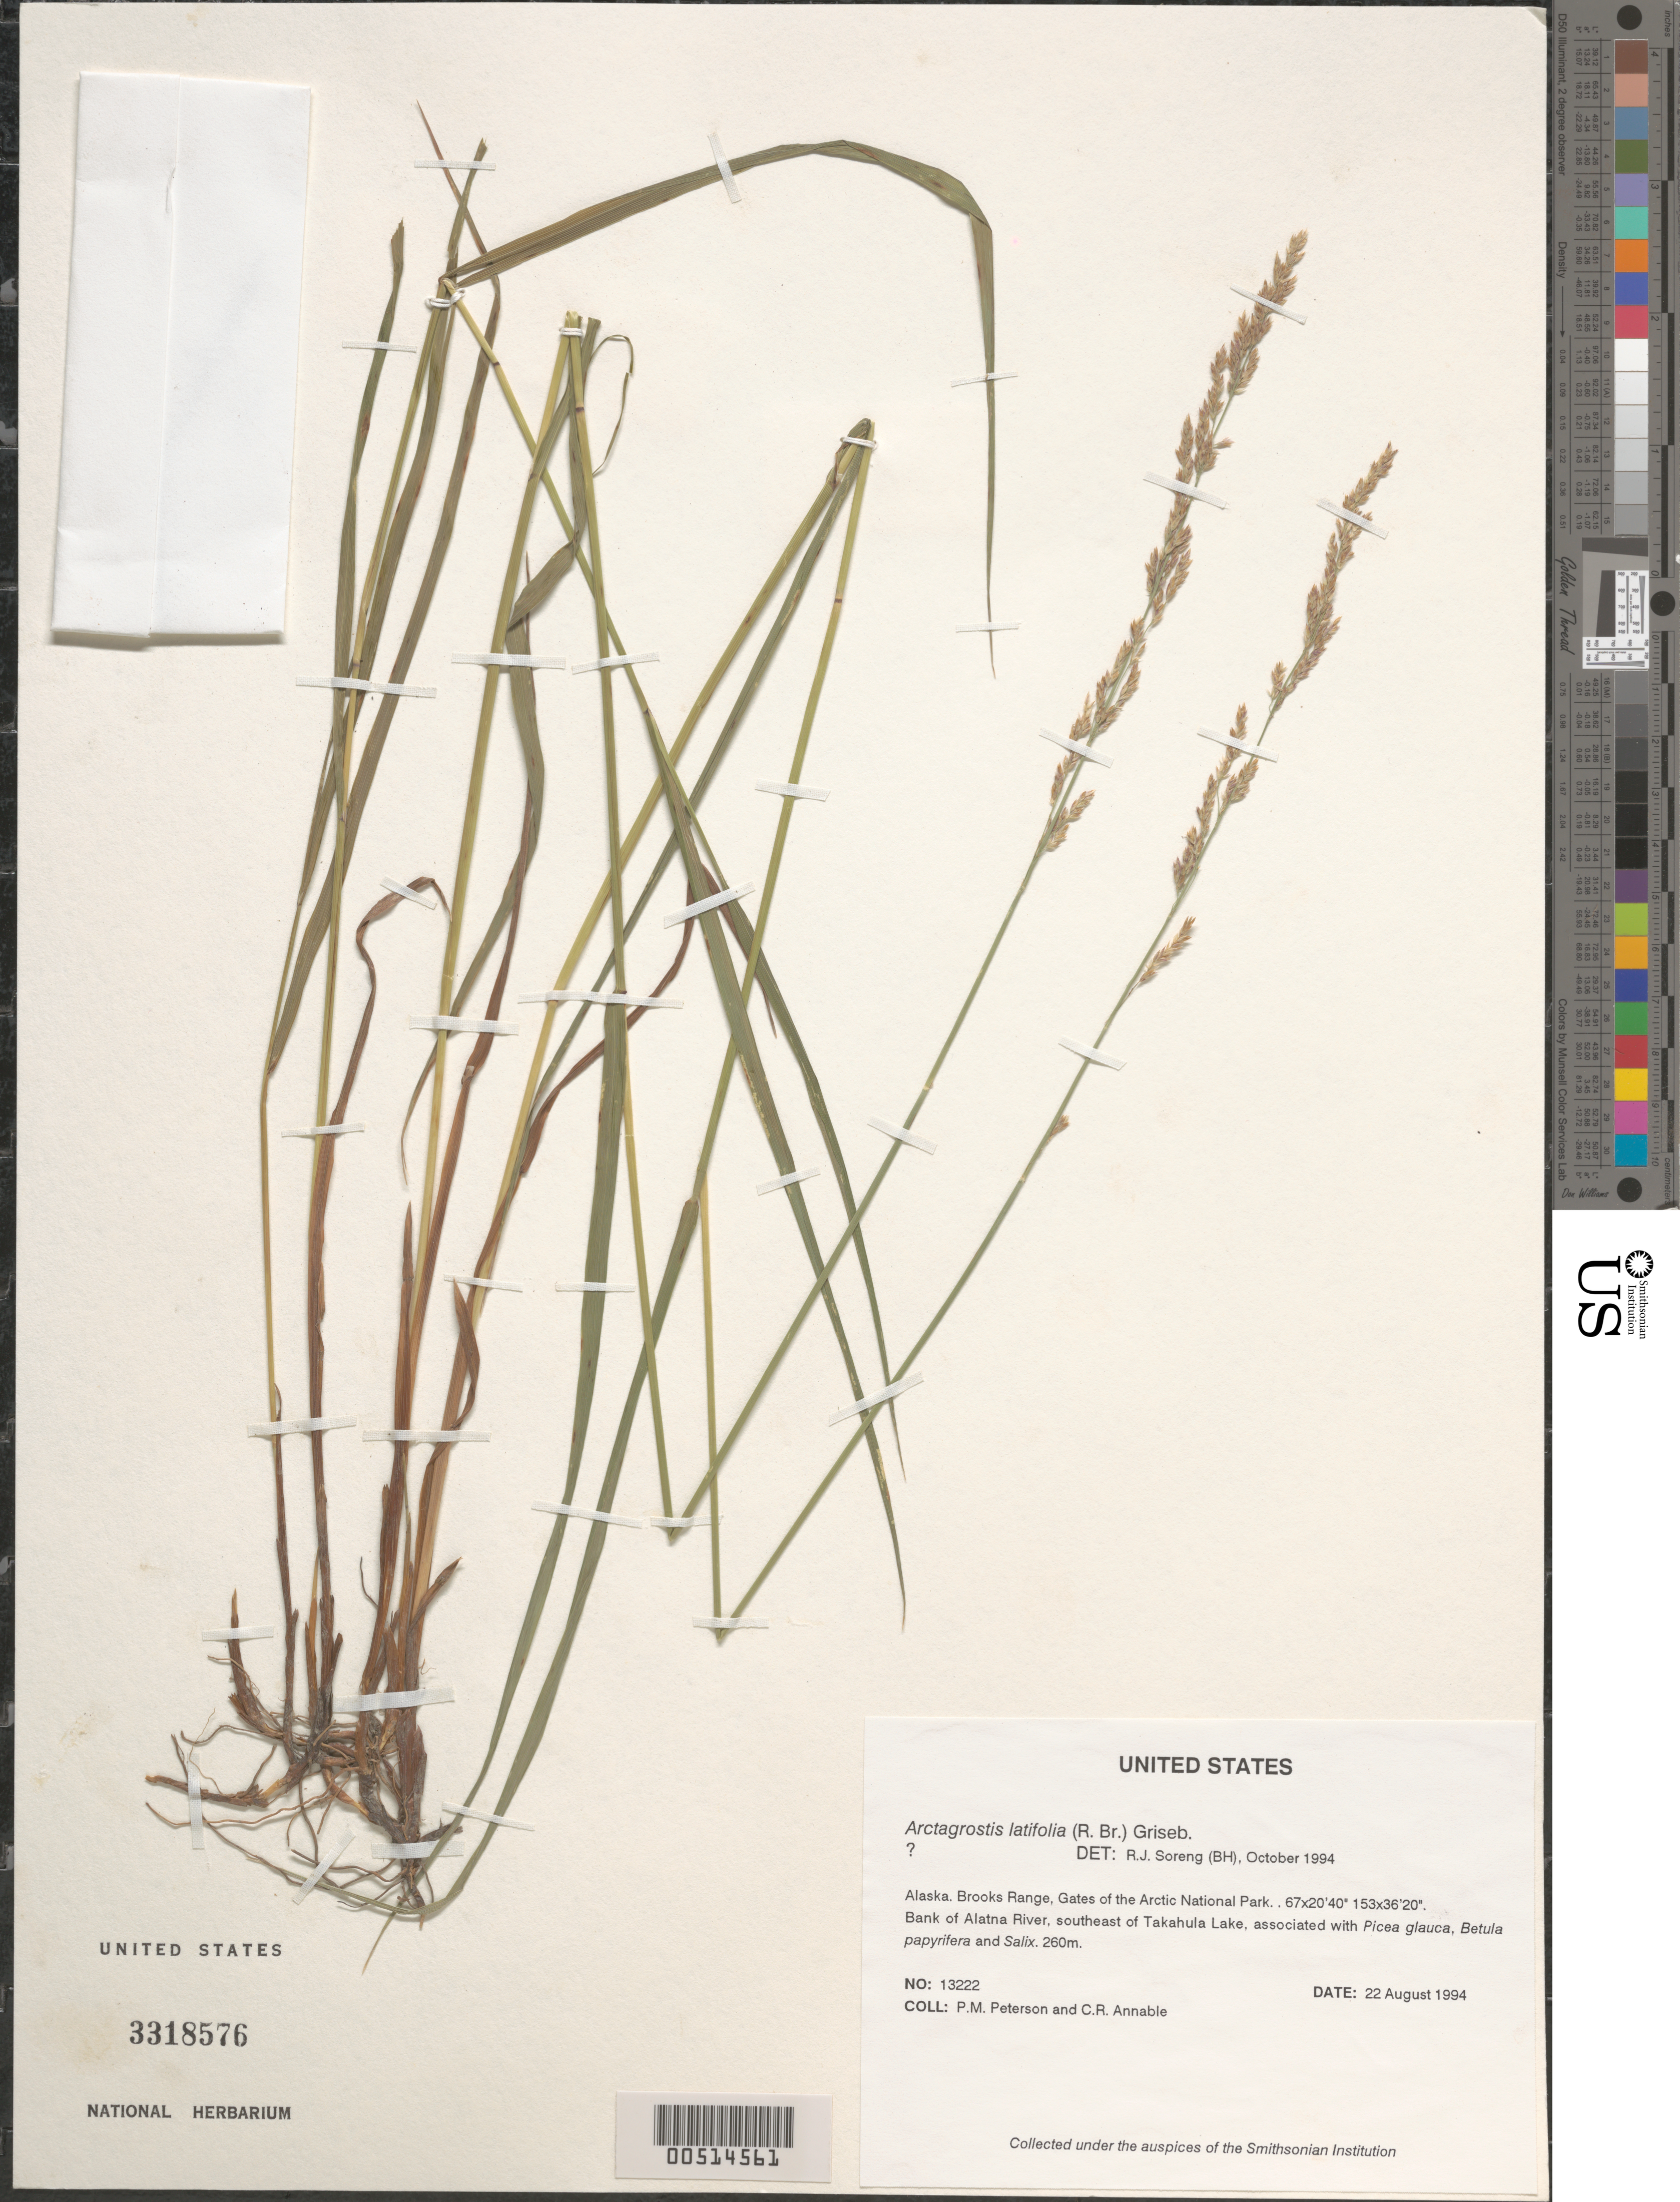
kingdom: Plantae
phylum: Tracheophyta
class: Liliopsida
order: Poales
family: Poaceae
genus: Arctagrostis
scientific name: Arctagrostis latifolia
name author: (R. Br.) Griseb.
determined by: Soreng, Robert J., Research Associate (BOT), Smithsonian Institution - National Museum of Natural History (UNITED STATES)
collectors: P. M. Peterson & C. R. Annable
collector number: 13222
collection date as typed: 22 Aug 1994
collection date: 1994-08-22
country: United States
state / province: Alaska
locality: Brooks Range, Gates of the Arctic National Park.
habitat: Bank of Alatna River, southeast of Takahula Lake, associated with {Picea glauca}, {Betula papyrifera} and {Salix}.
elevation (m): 260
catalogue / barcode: US 3318576